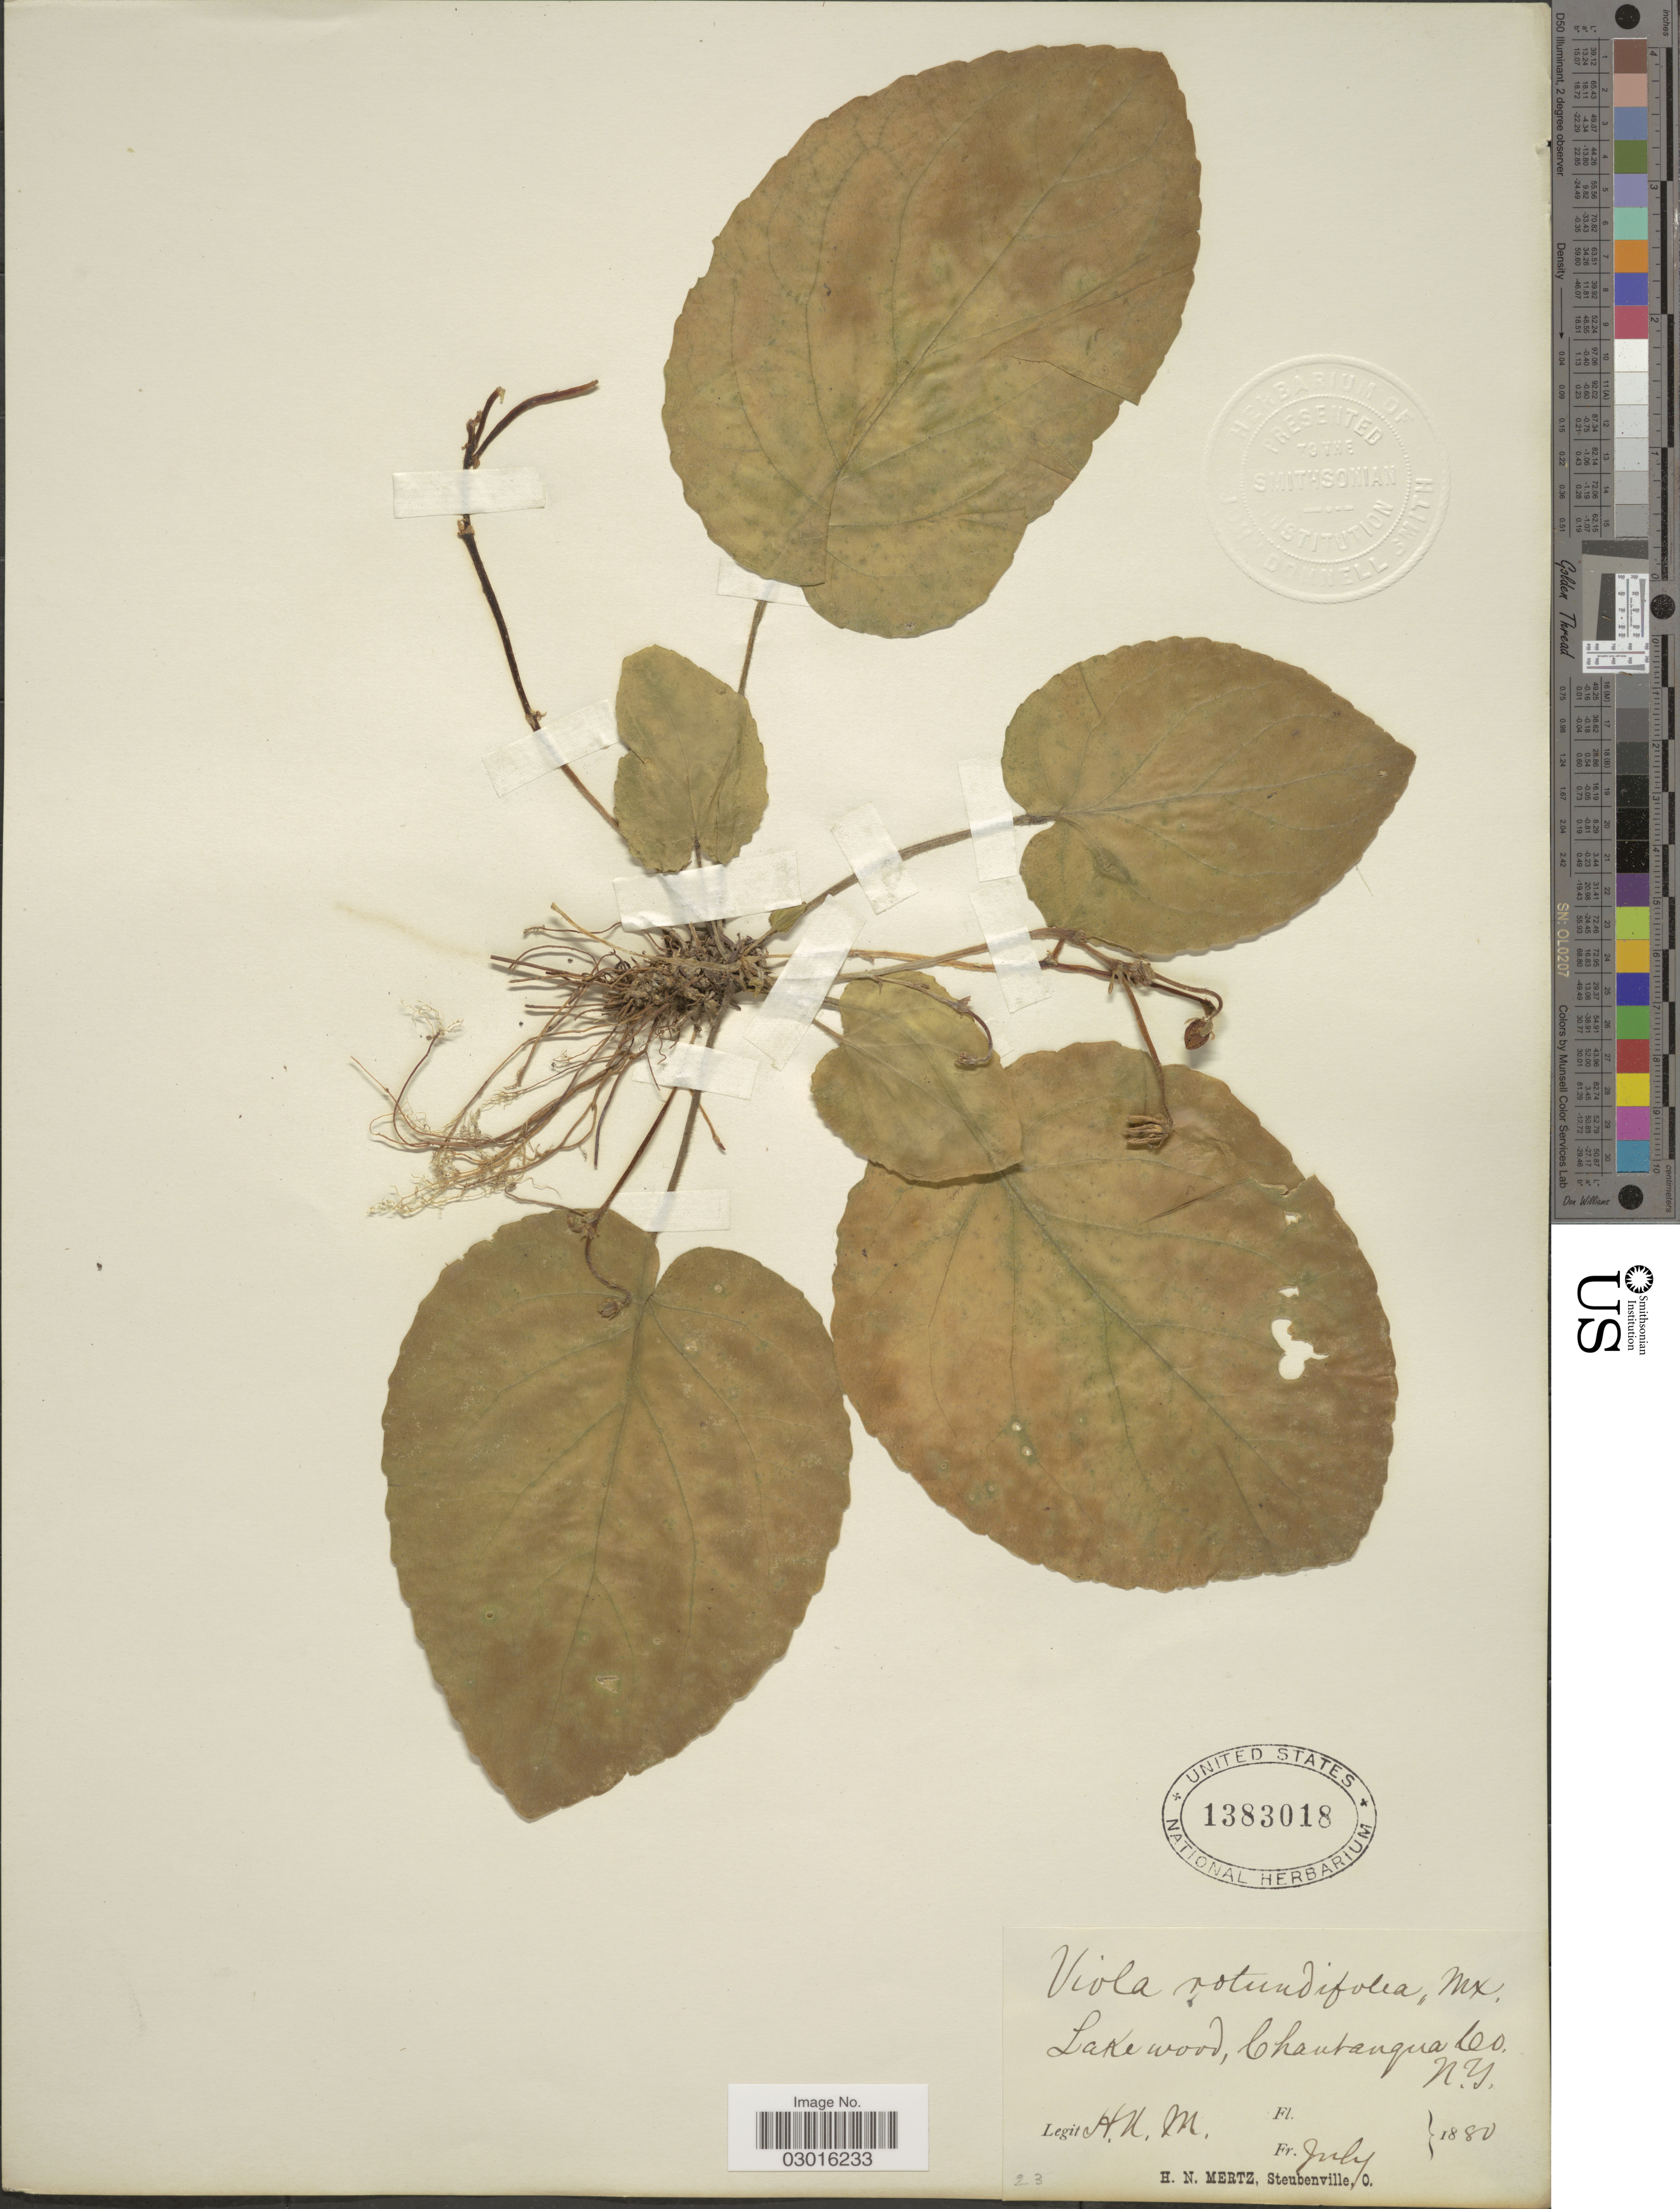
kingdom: Plantae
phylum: Tracheophyta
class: Magnoliopsida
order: Malpighiales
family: Violaceae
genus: Viola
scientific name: Viola rotundifolia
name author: Michx.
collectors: H. Mertz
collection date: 1880-07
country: United States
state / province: New York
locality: Lake wood, Chautauqua Co.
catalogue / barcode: US 1383018